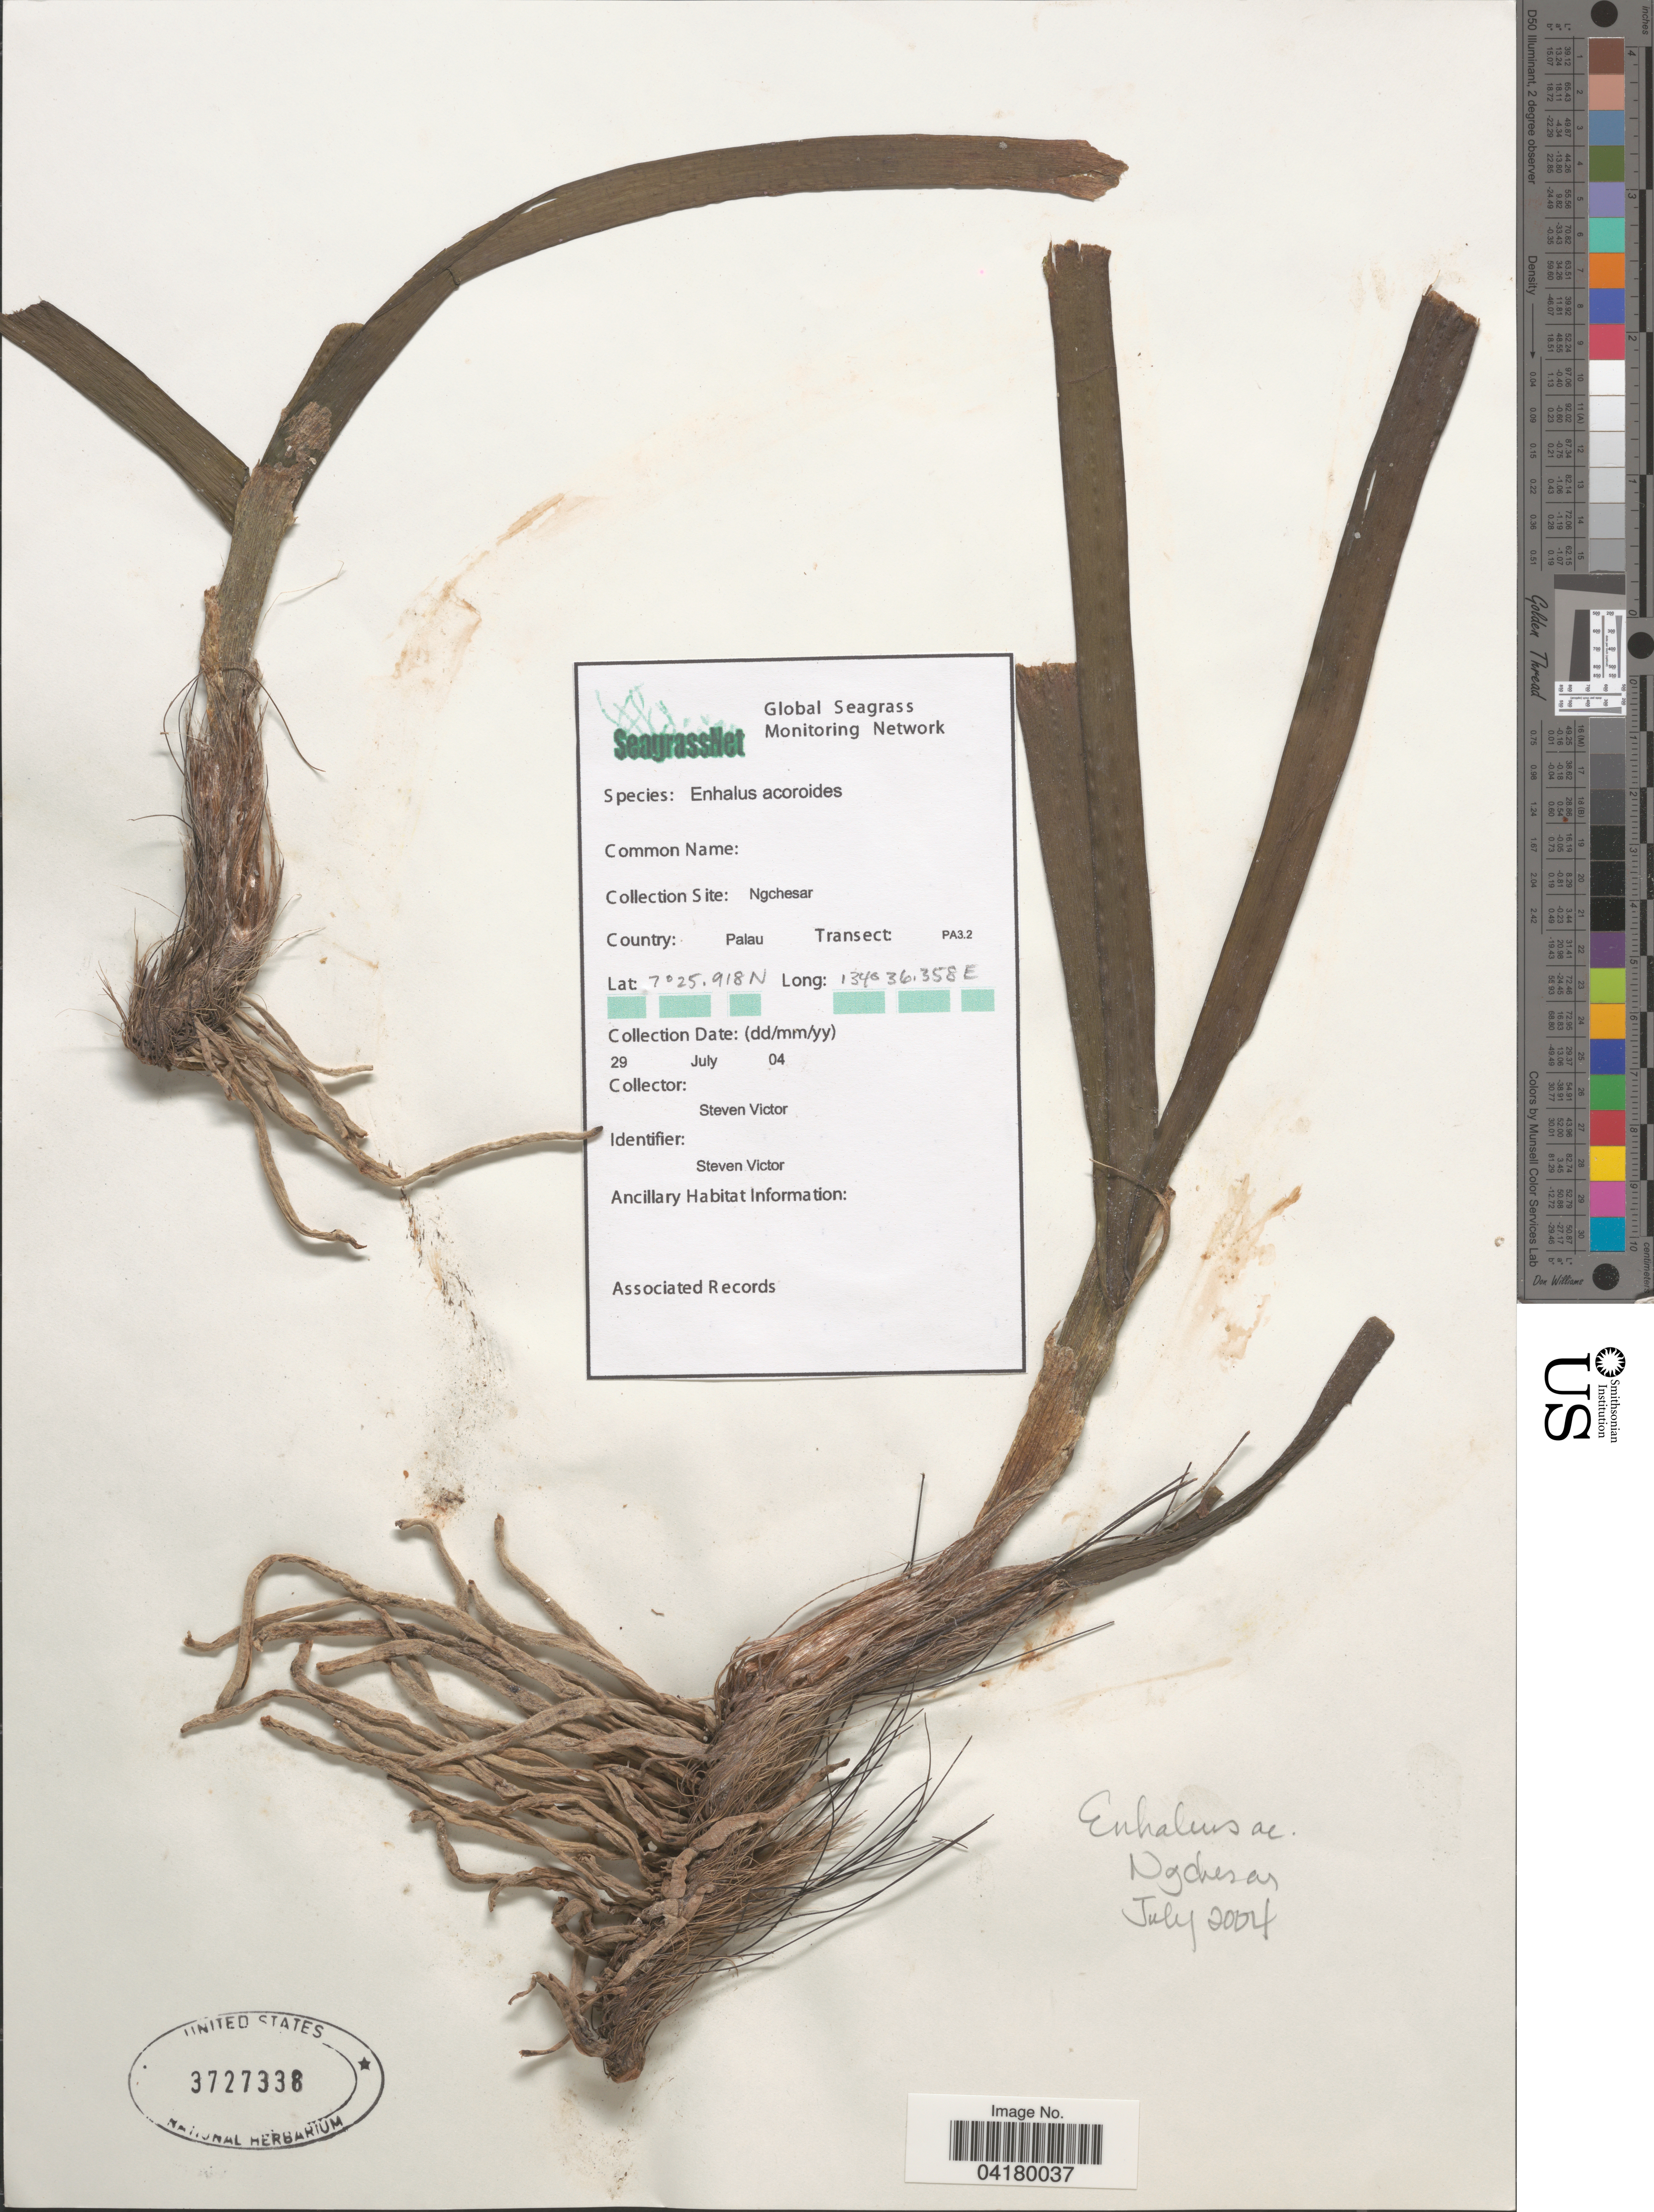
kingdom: Plantae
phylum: Tracheophyta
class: Liliopsida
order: Alismatales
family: Hydrocharitaceae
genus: Enhalus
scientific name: Enhalus acoroides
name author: (L. f.) Royle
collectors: S. Victor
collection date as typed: Transcribed d/m/y: 29/7/4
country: Palau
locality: Collection Site: Ngchesar. Country: Palau. Transect: PA3.2.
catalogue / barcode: US 3727338